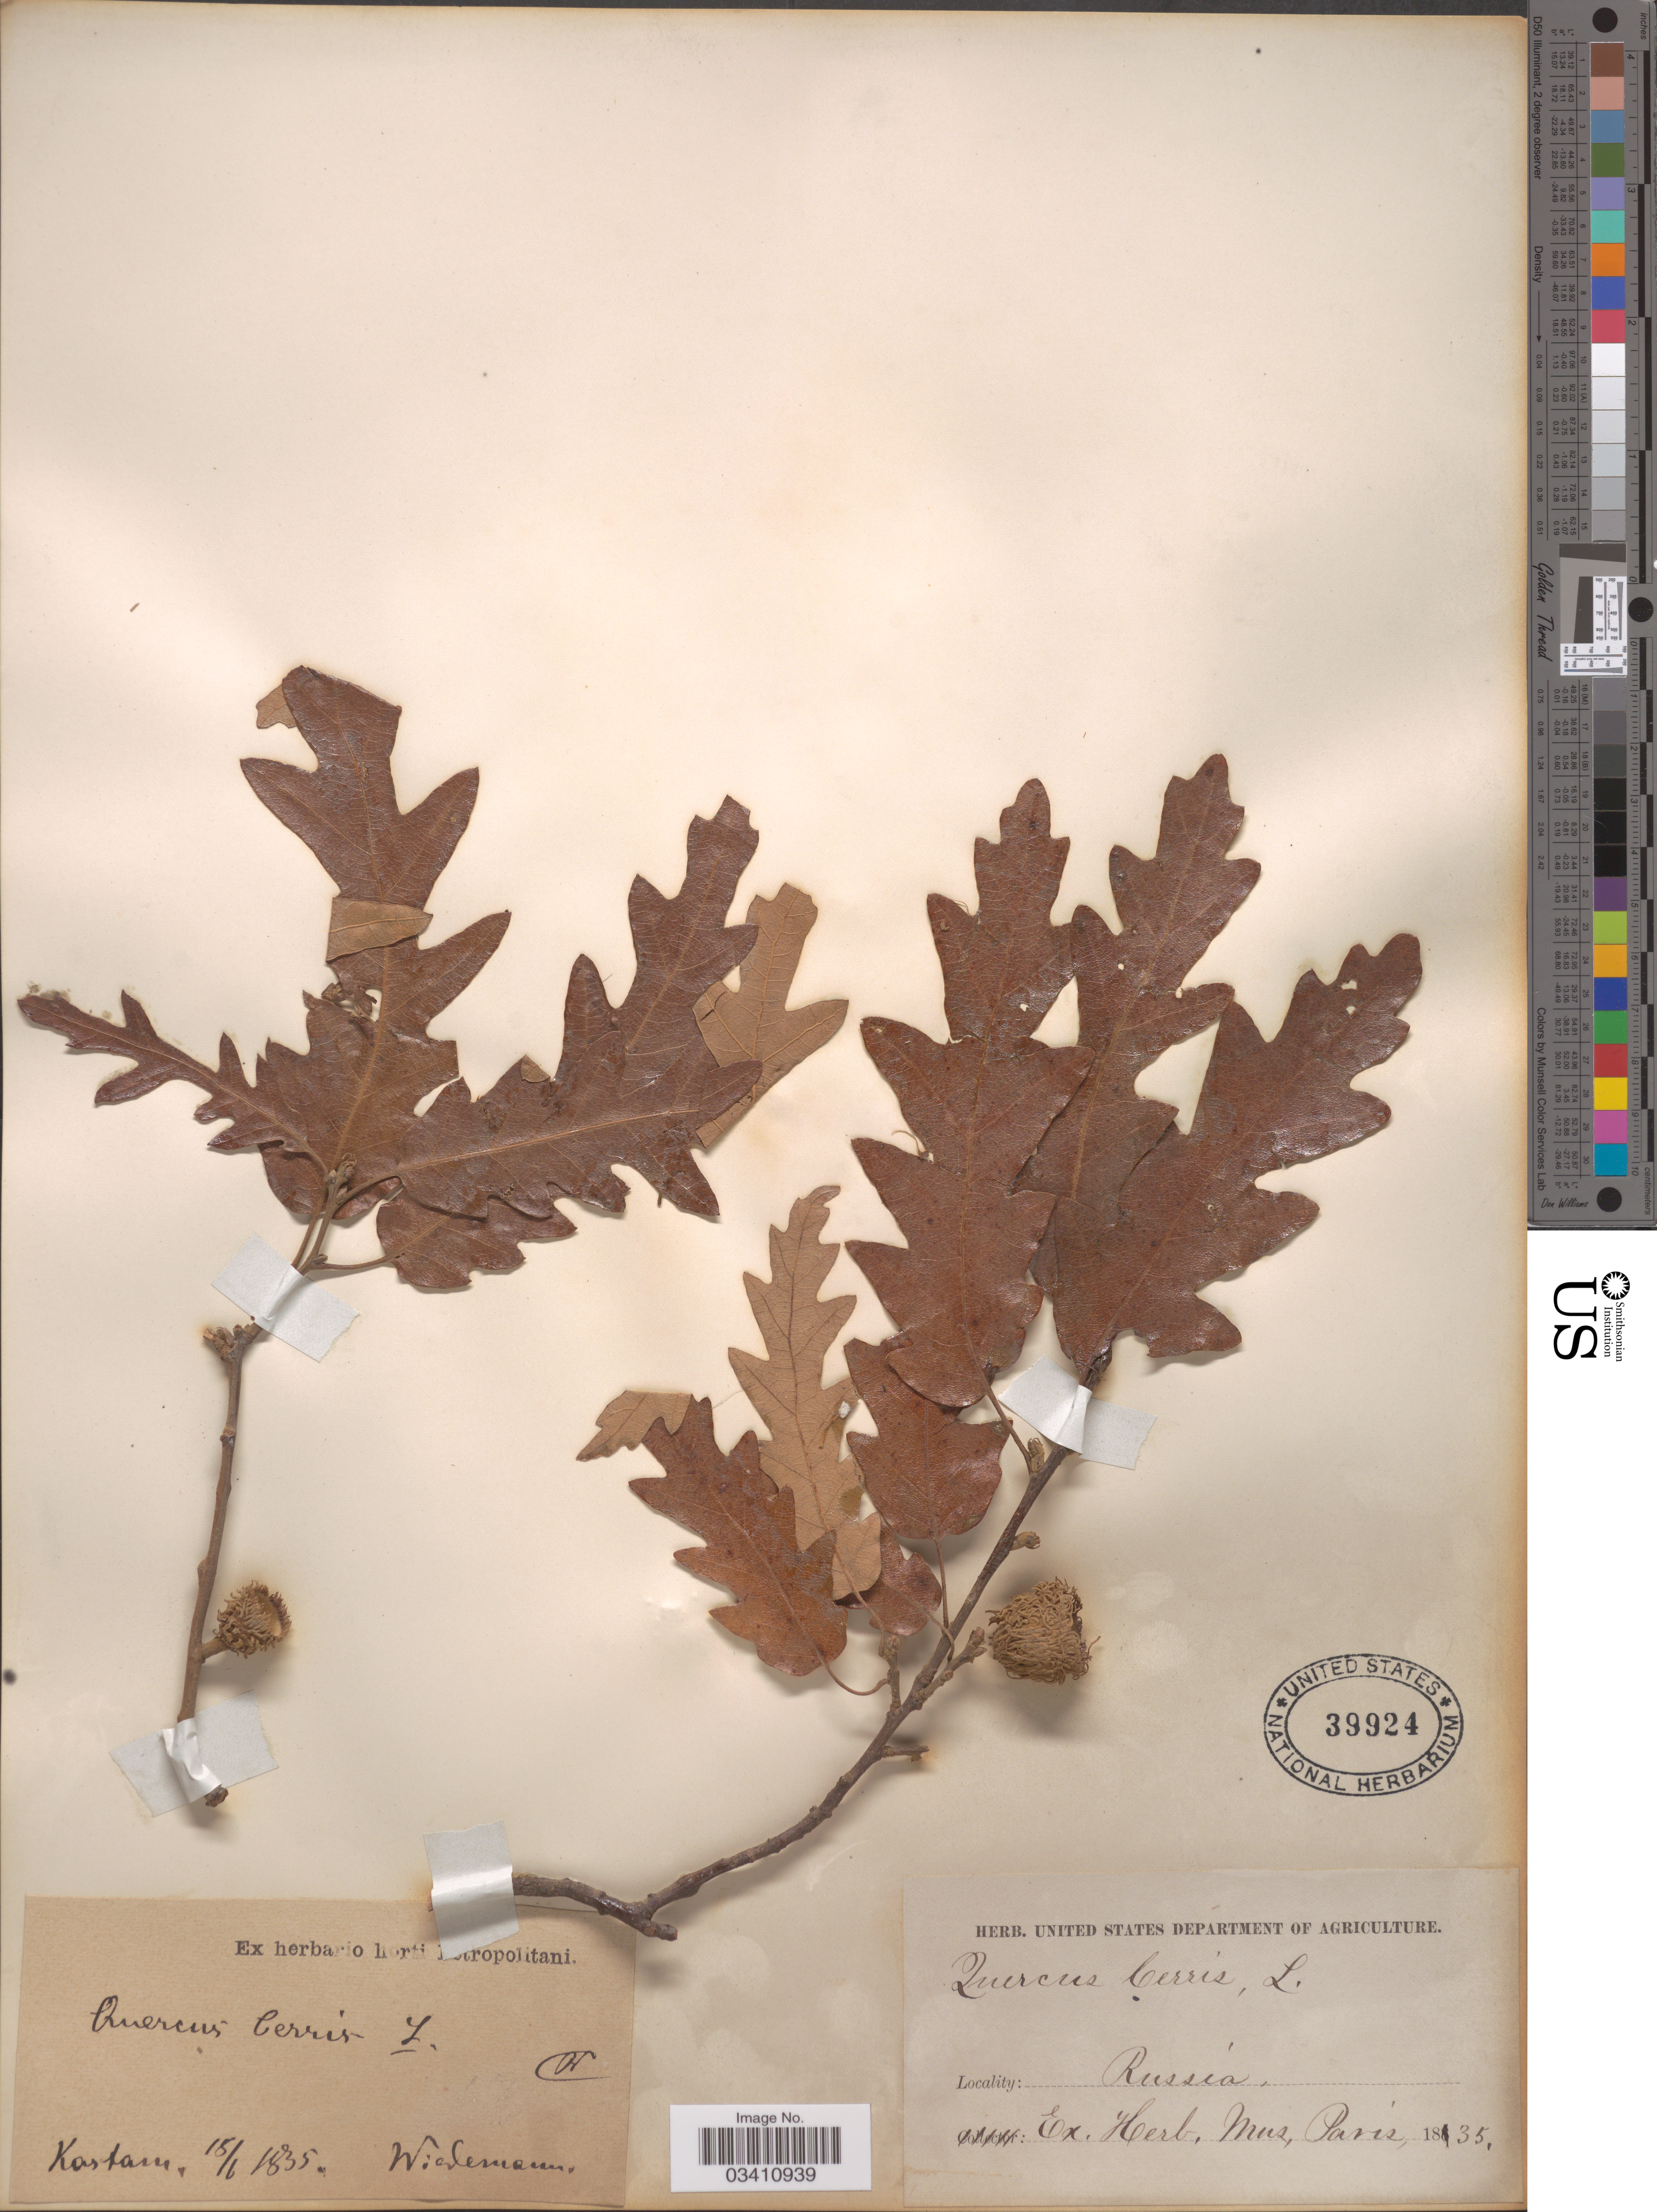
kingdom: Plantae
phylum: Tracheophyta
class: Magnoliopsida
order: Fagales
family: Fagaceae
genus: Quercus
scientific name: Quercus cerris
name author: L.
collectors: Wiedemann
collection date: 1835-06-15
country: Turkey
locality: Kastam.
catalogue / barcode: US 39924